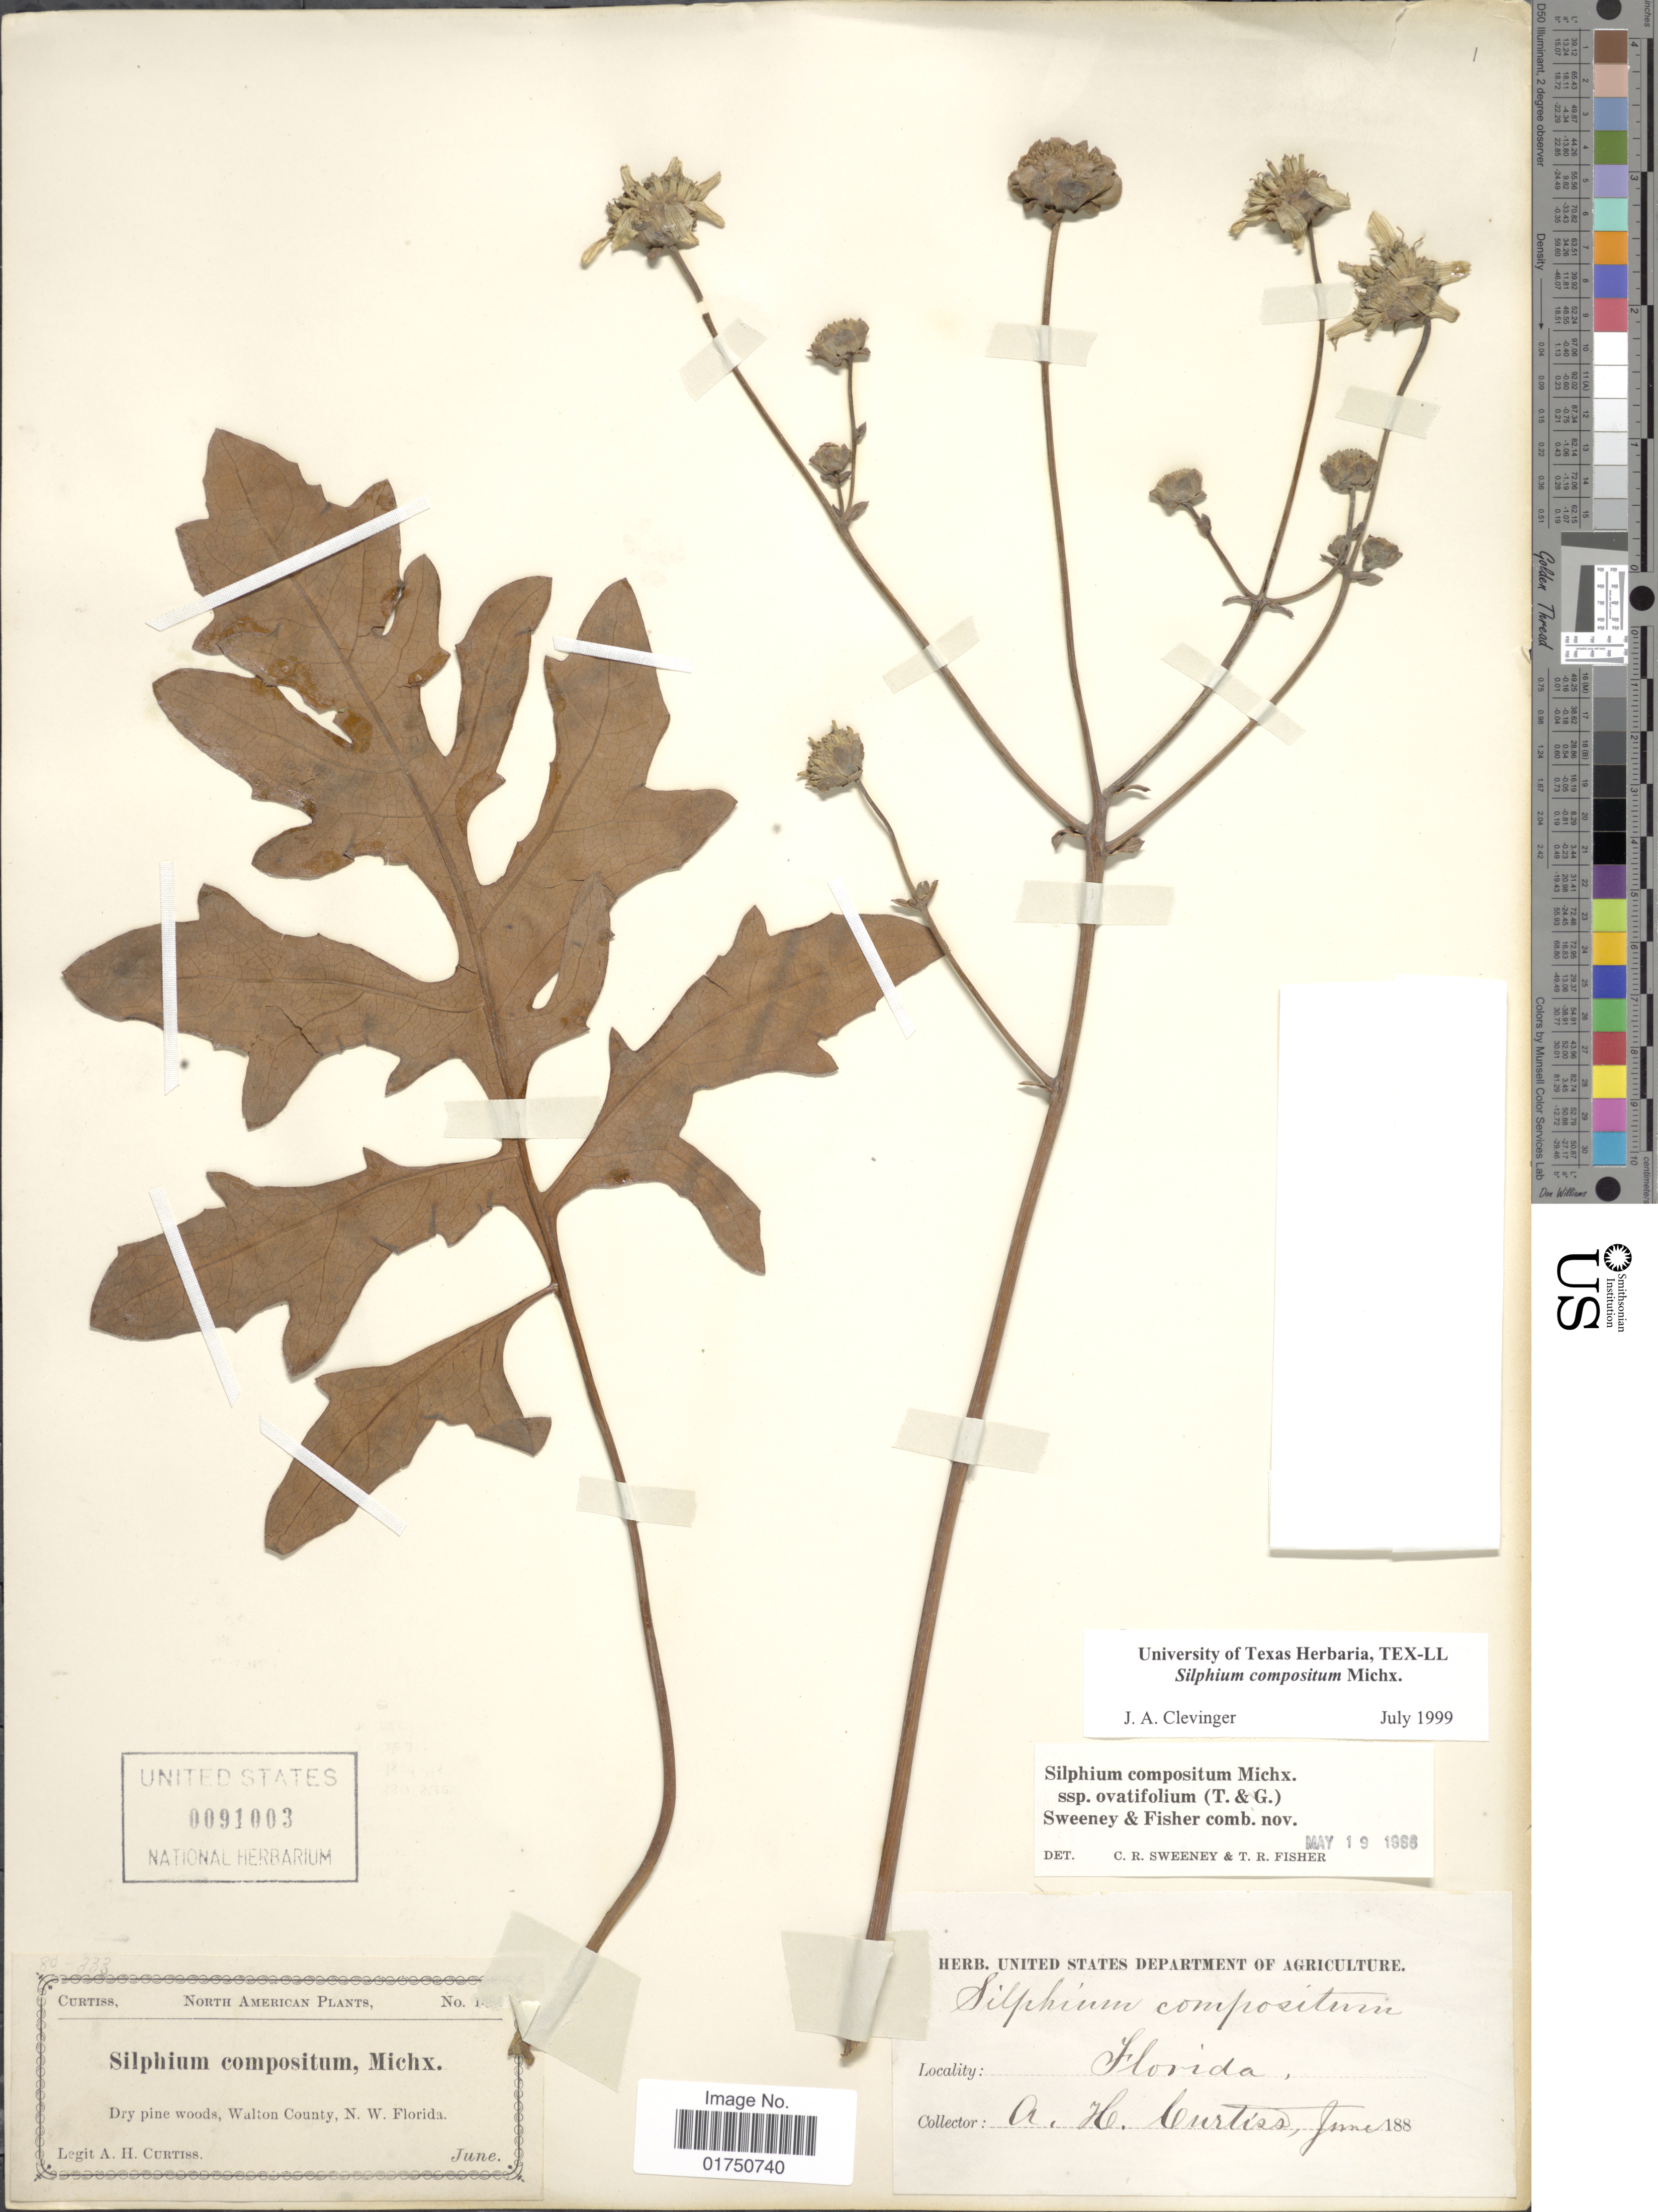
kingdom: Plantae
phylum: Tracheophyta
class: Magnoliopsida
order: Asterales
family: Asteraceae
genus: Silphium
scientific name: Silphium compositum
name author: Michx.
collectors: A. H. Curtiss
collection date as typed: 188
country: United States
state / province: Florida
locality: Dry pine woods, Walton County, N.W. Florida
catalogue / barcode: US 91003